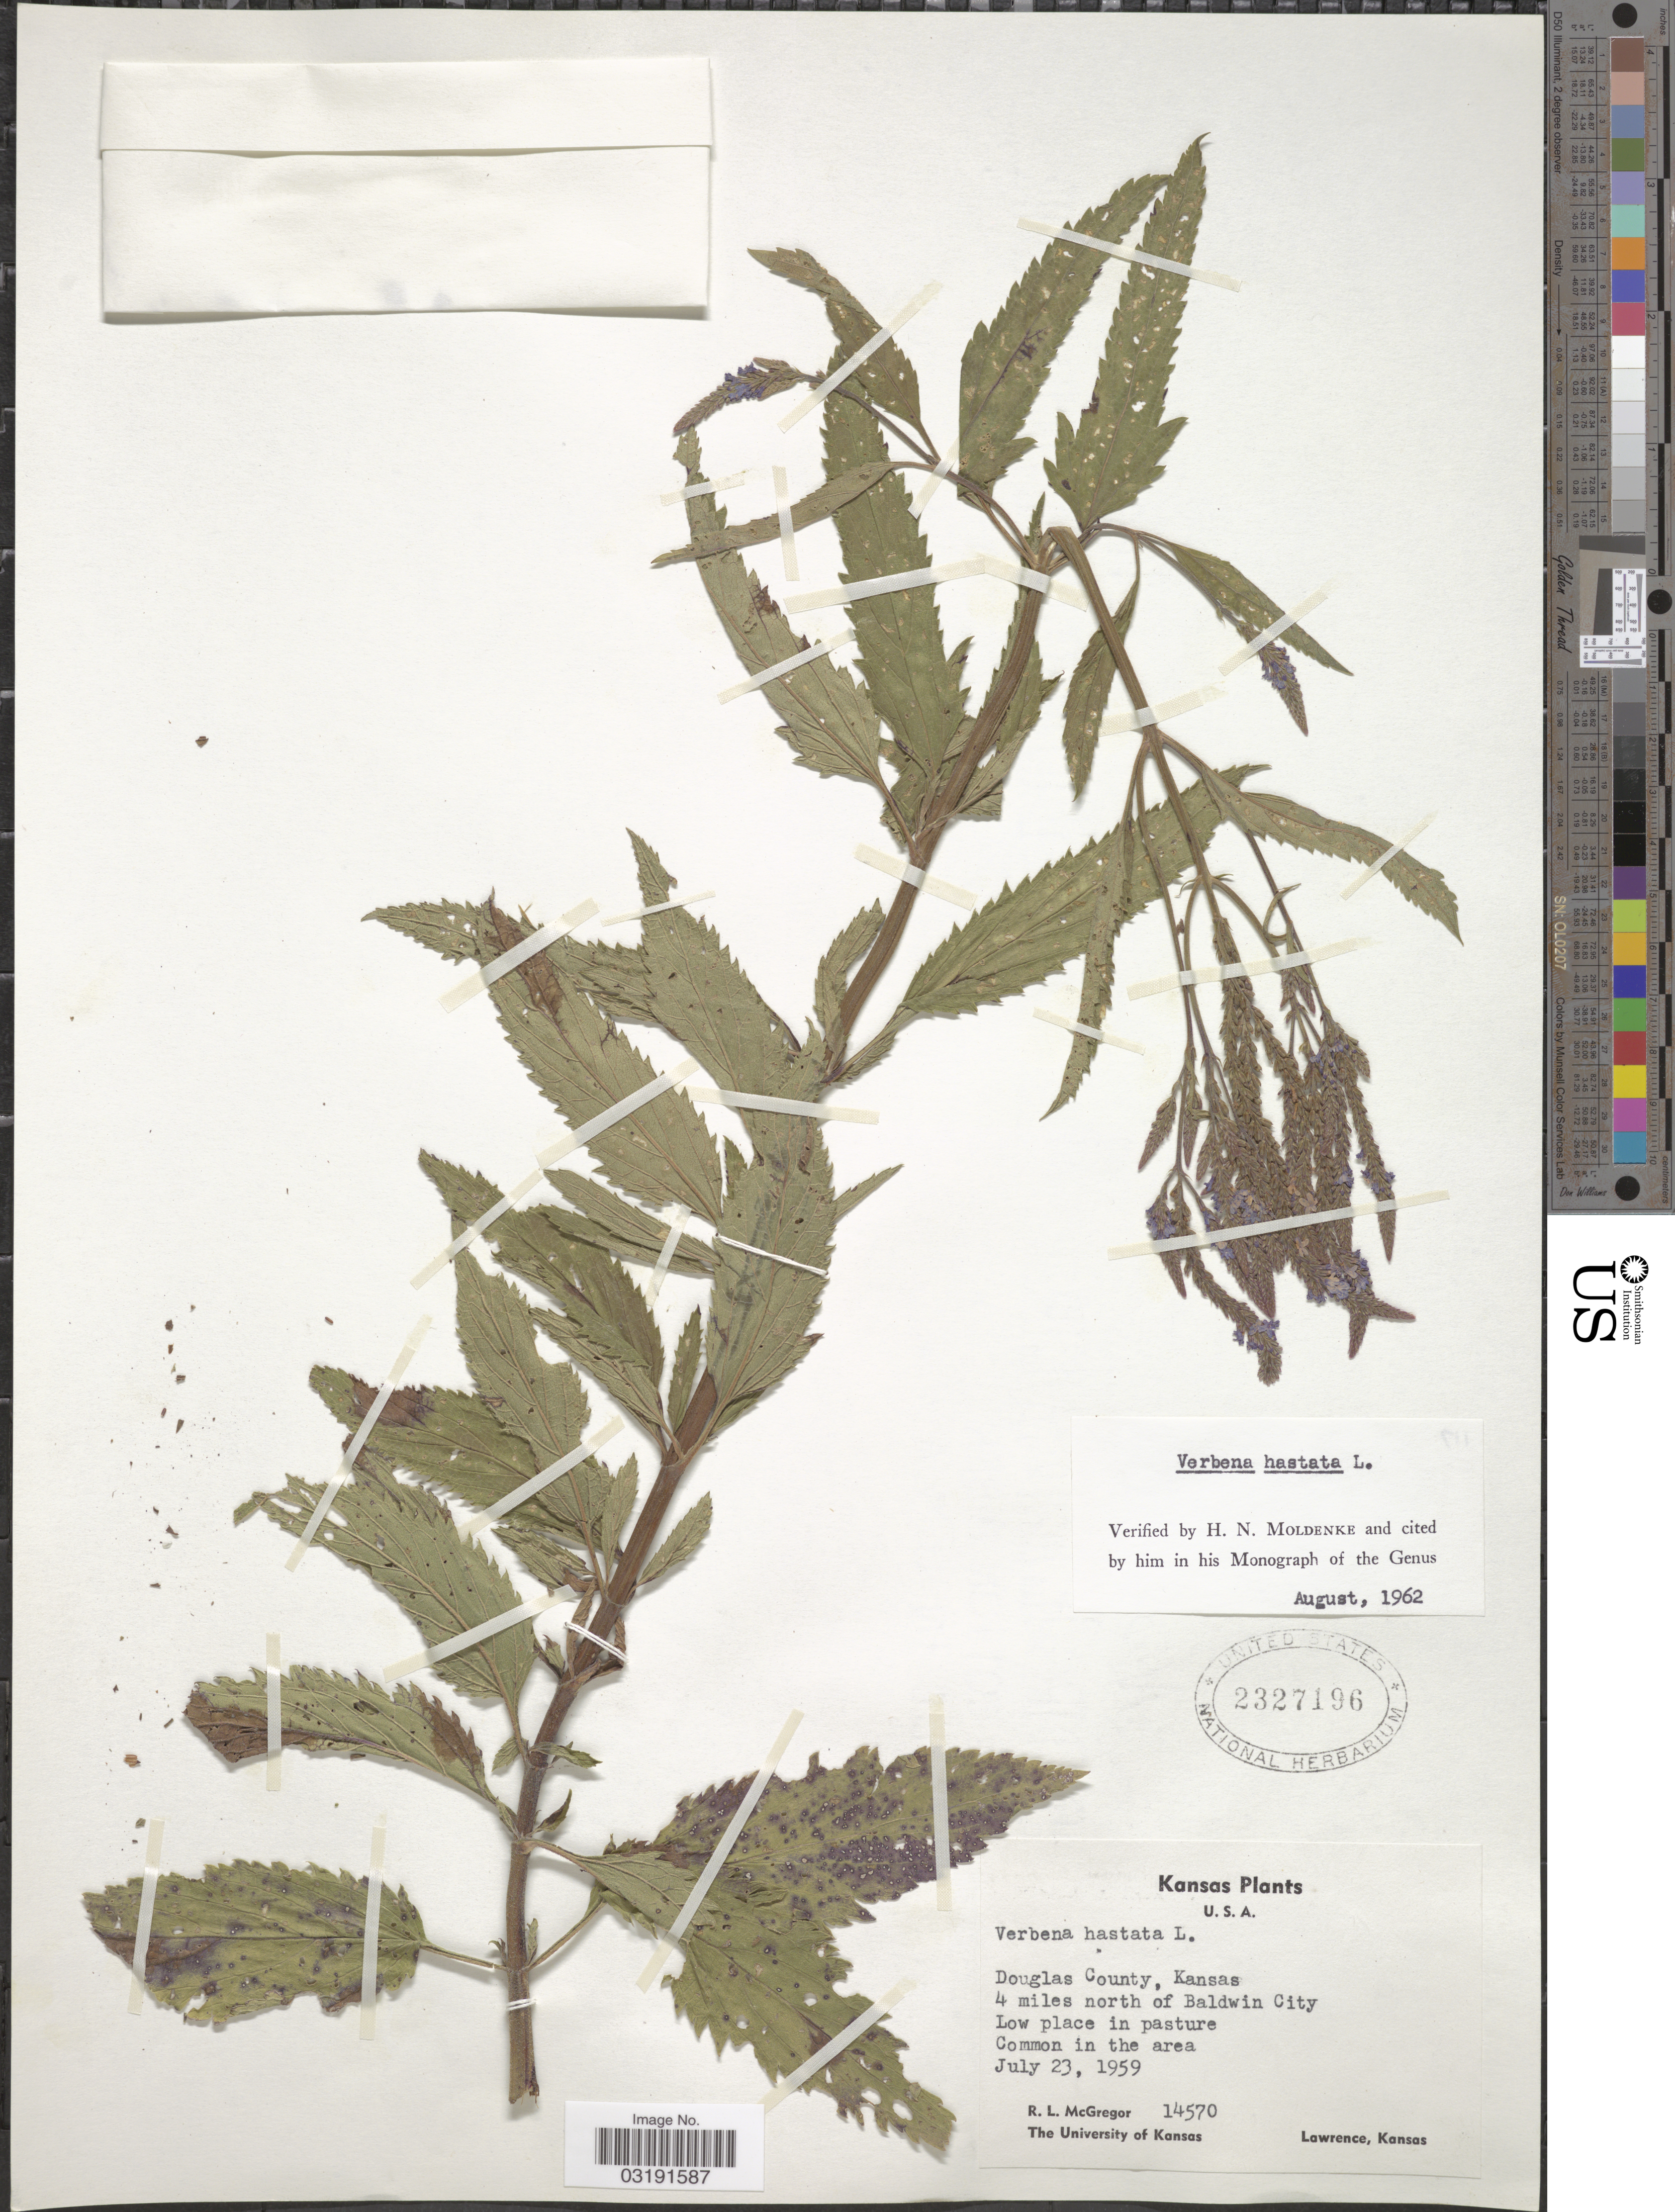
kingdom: Plantae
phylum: Tracheophyta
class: Magnoliopsida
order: Lamiales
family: Verbenaceae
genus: Verbena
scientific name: Verbena hastata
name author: L.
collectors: R. McGregor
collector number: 14570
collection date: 1959-07-23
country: United States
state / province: Kansas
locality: Douglas County, 4 miles north of Baldwin City.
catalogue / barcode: US 2327196